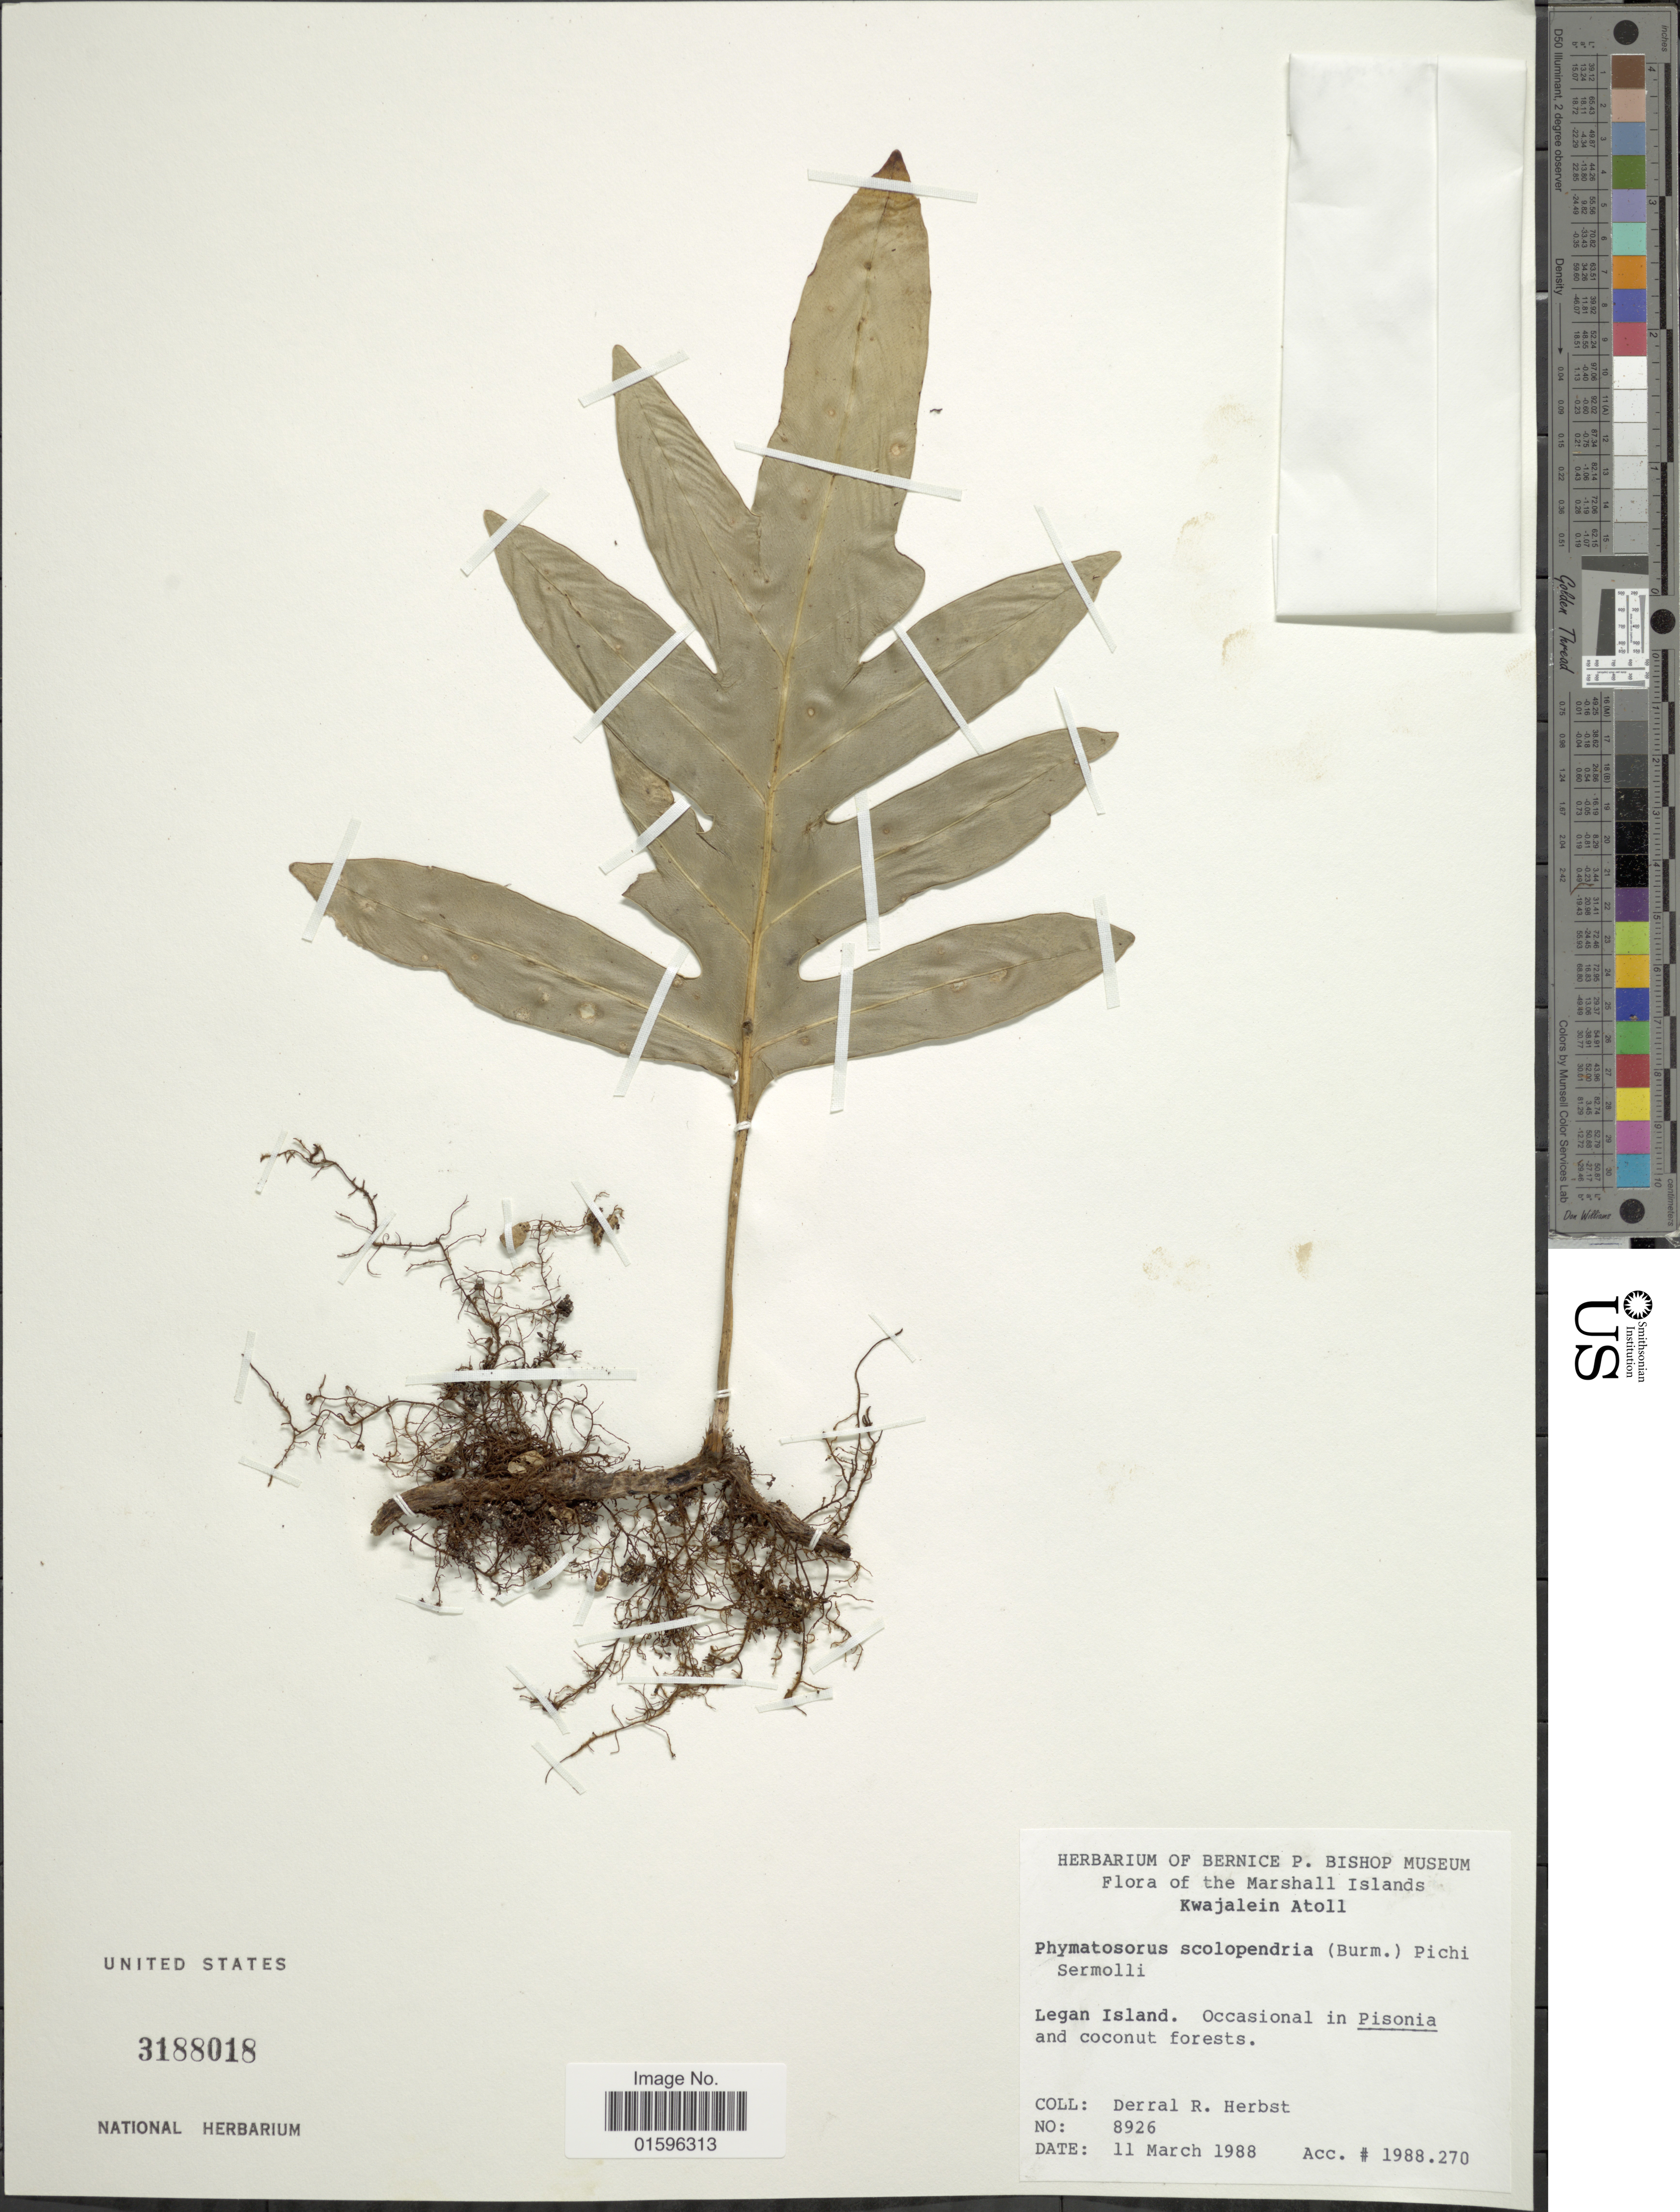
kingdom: Plantae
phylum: Tracheophyta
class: Polypodiopsida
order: Polypodiales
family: Polypodiaceae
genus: Polypodium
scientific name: Polypodium scolopendria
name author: Burm. f.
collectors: D. R. Herbst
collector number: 8926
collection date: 1988-03-11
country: Marshall Islands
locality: Marshall Islands, Kwajalein Atoll, Legan Island, occasional in Pisonia and coconut forests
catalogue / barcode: US 3188018